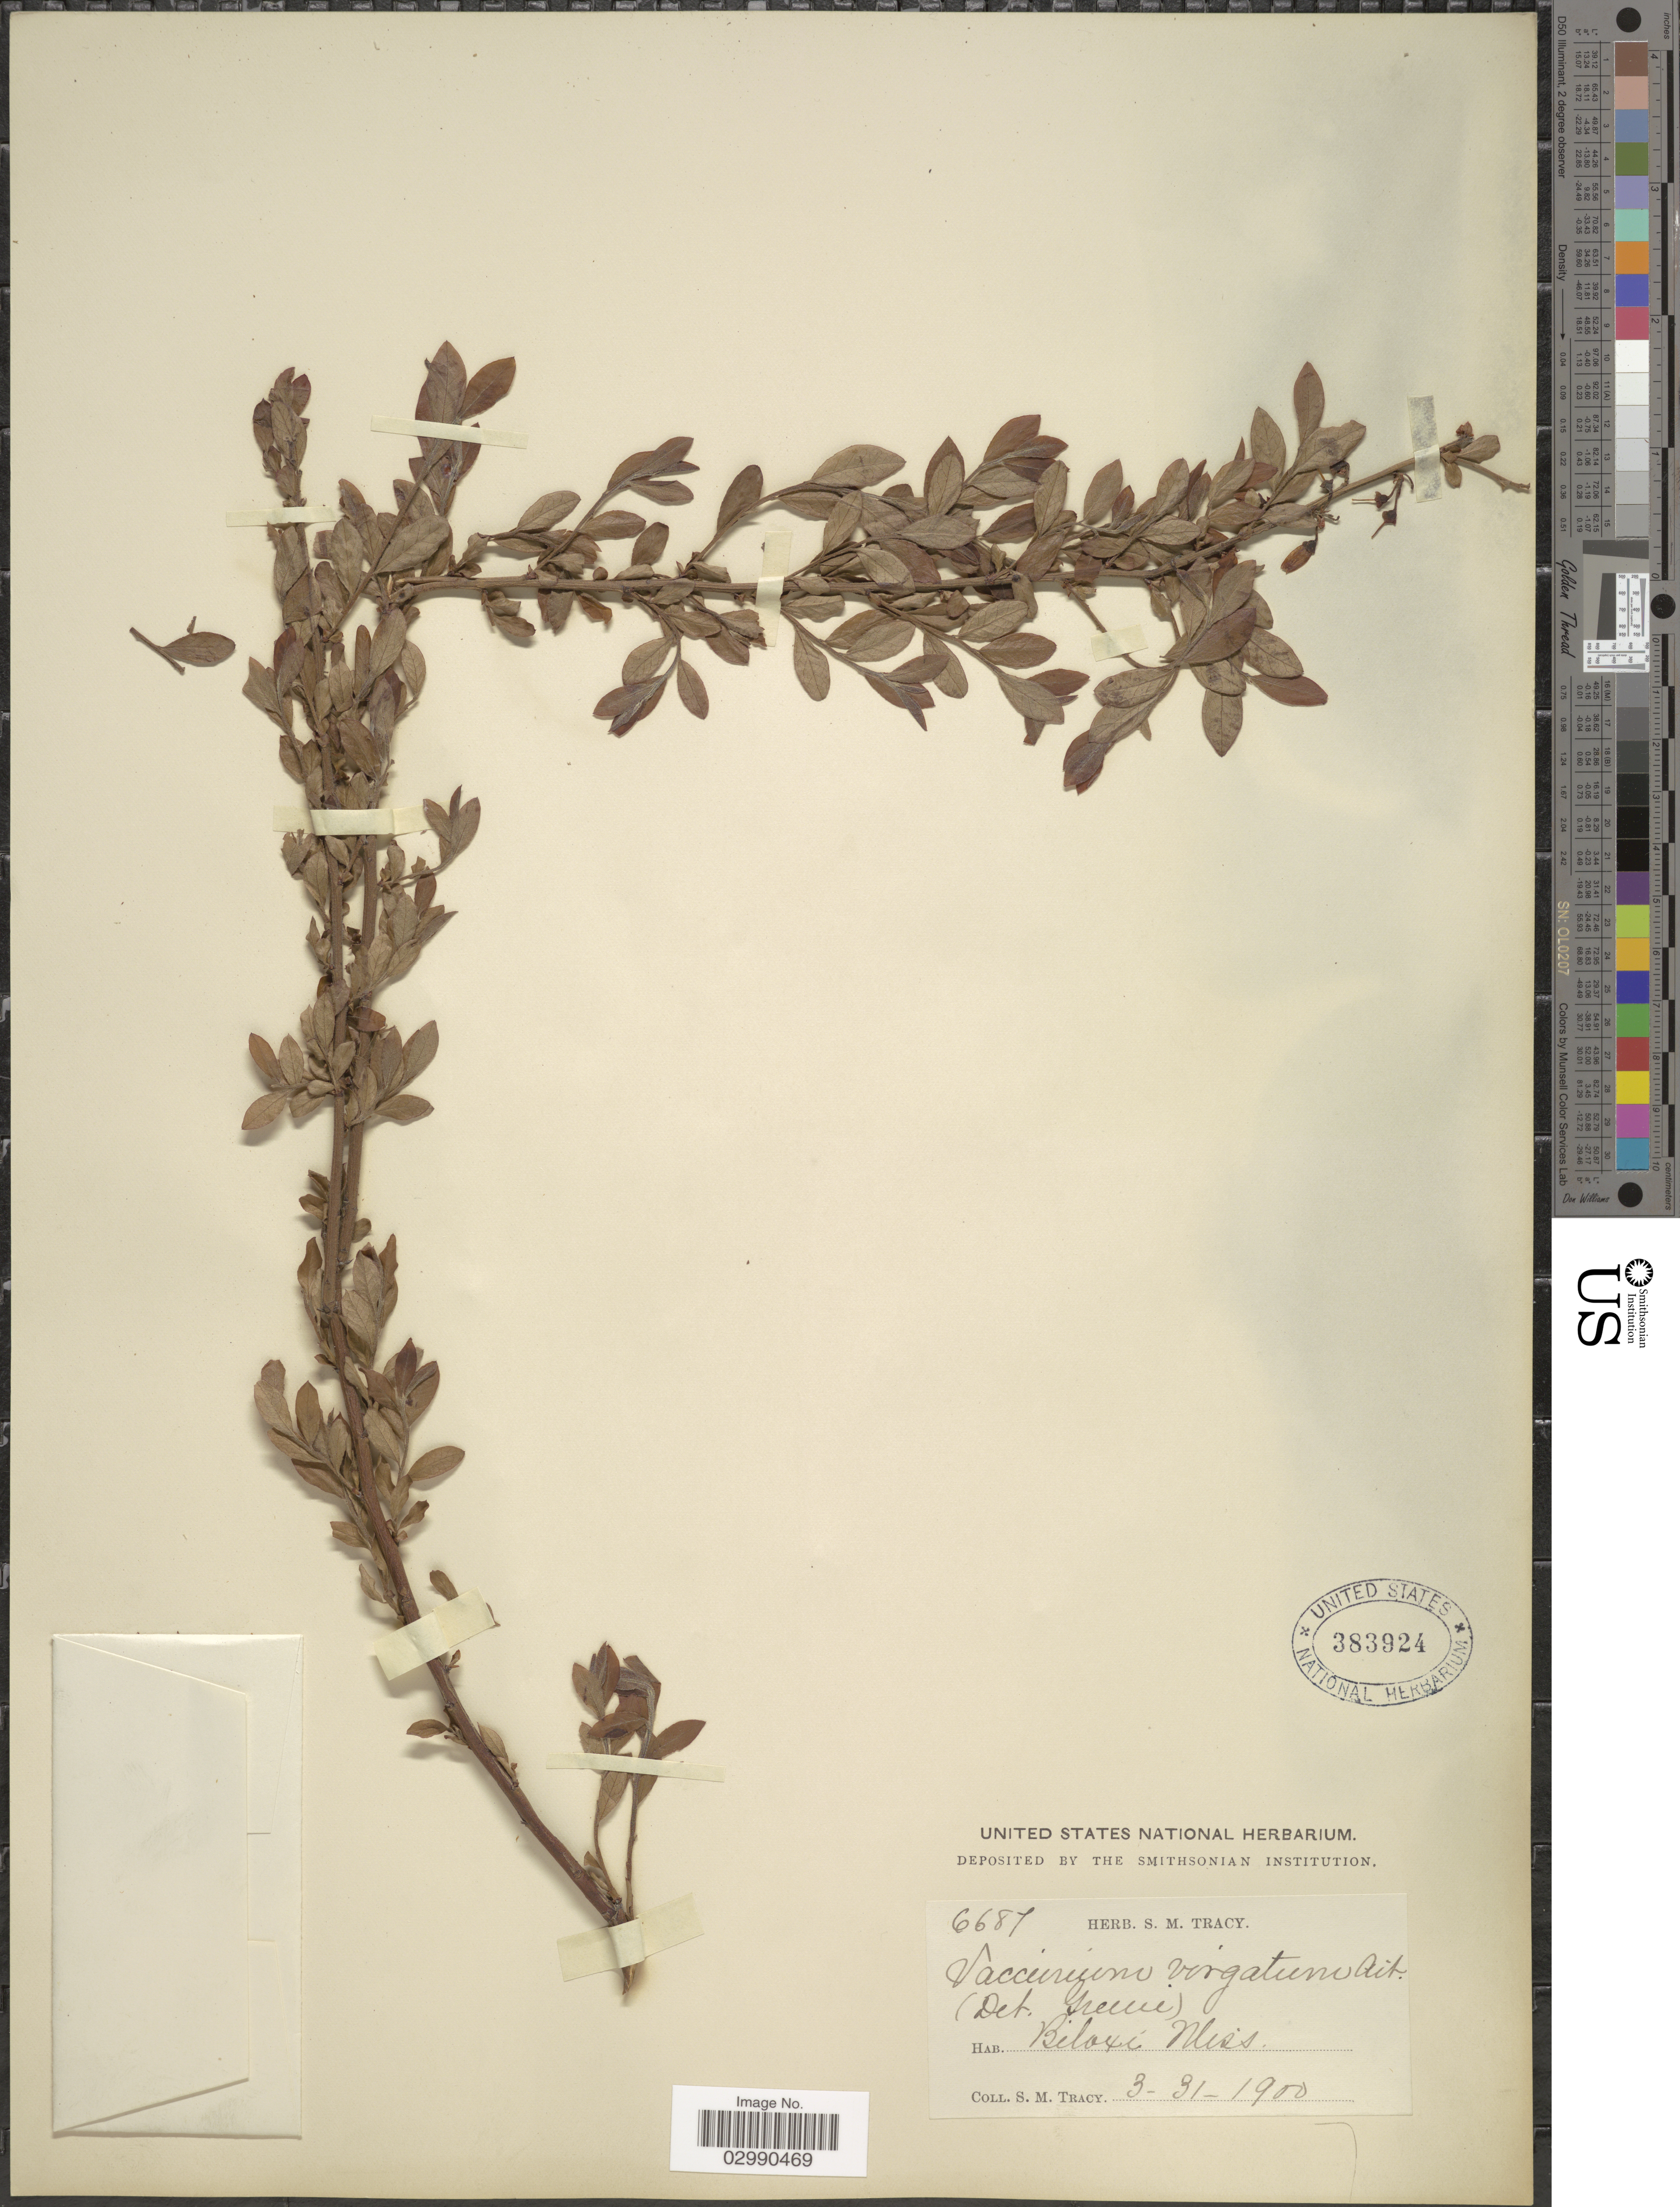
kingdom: Plantae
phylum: Tracheophyta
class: Magnoliopsida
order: Ericales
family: Ericaceae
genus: Vaccinium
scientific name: Vaccinium virgatum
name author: Aiton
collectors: S. M. Tracy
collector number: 6687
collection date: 1900-03-31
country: United States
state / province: Mississippi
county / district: Harrison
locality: Biloxi Miss.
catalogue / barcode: US 383924